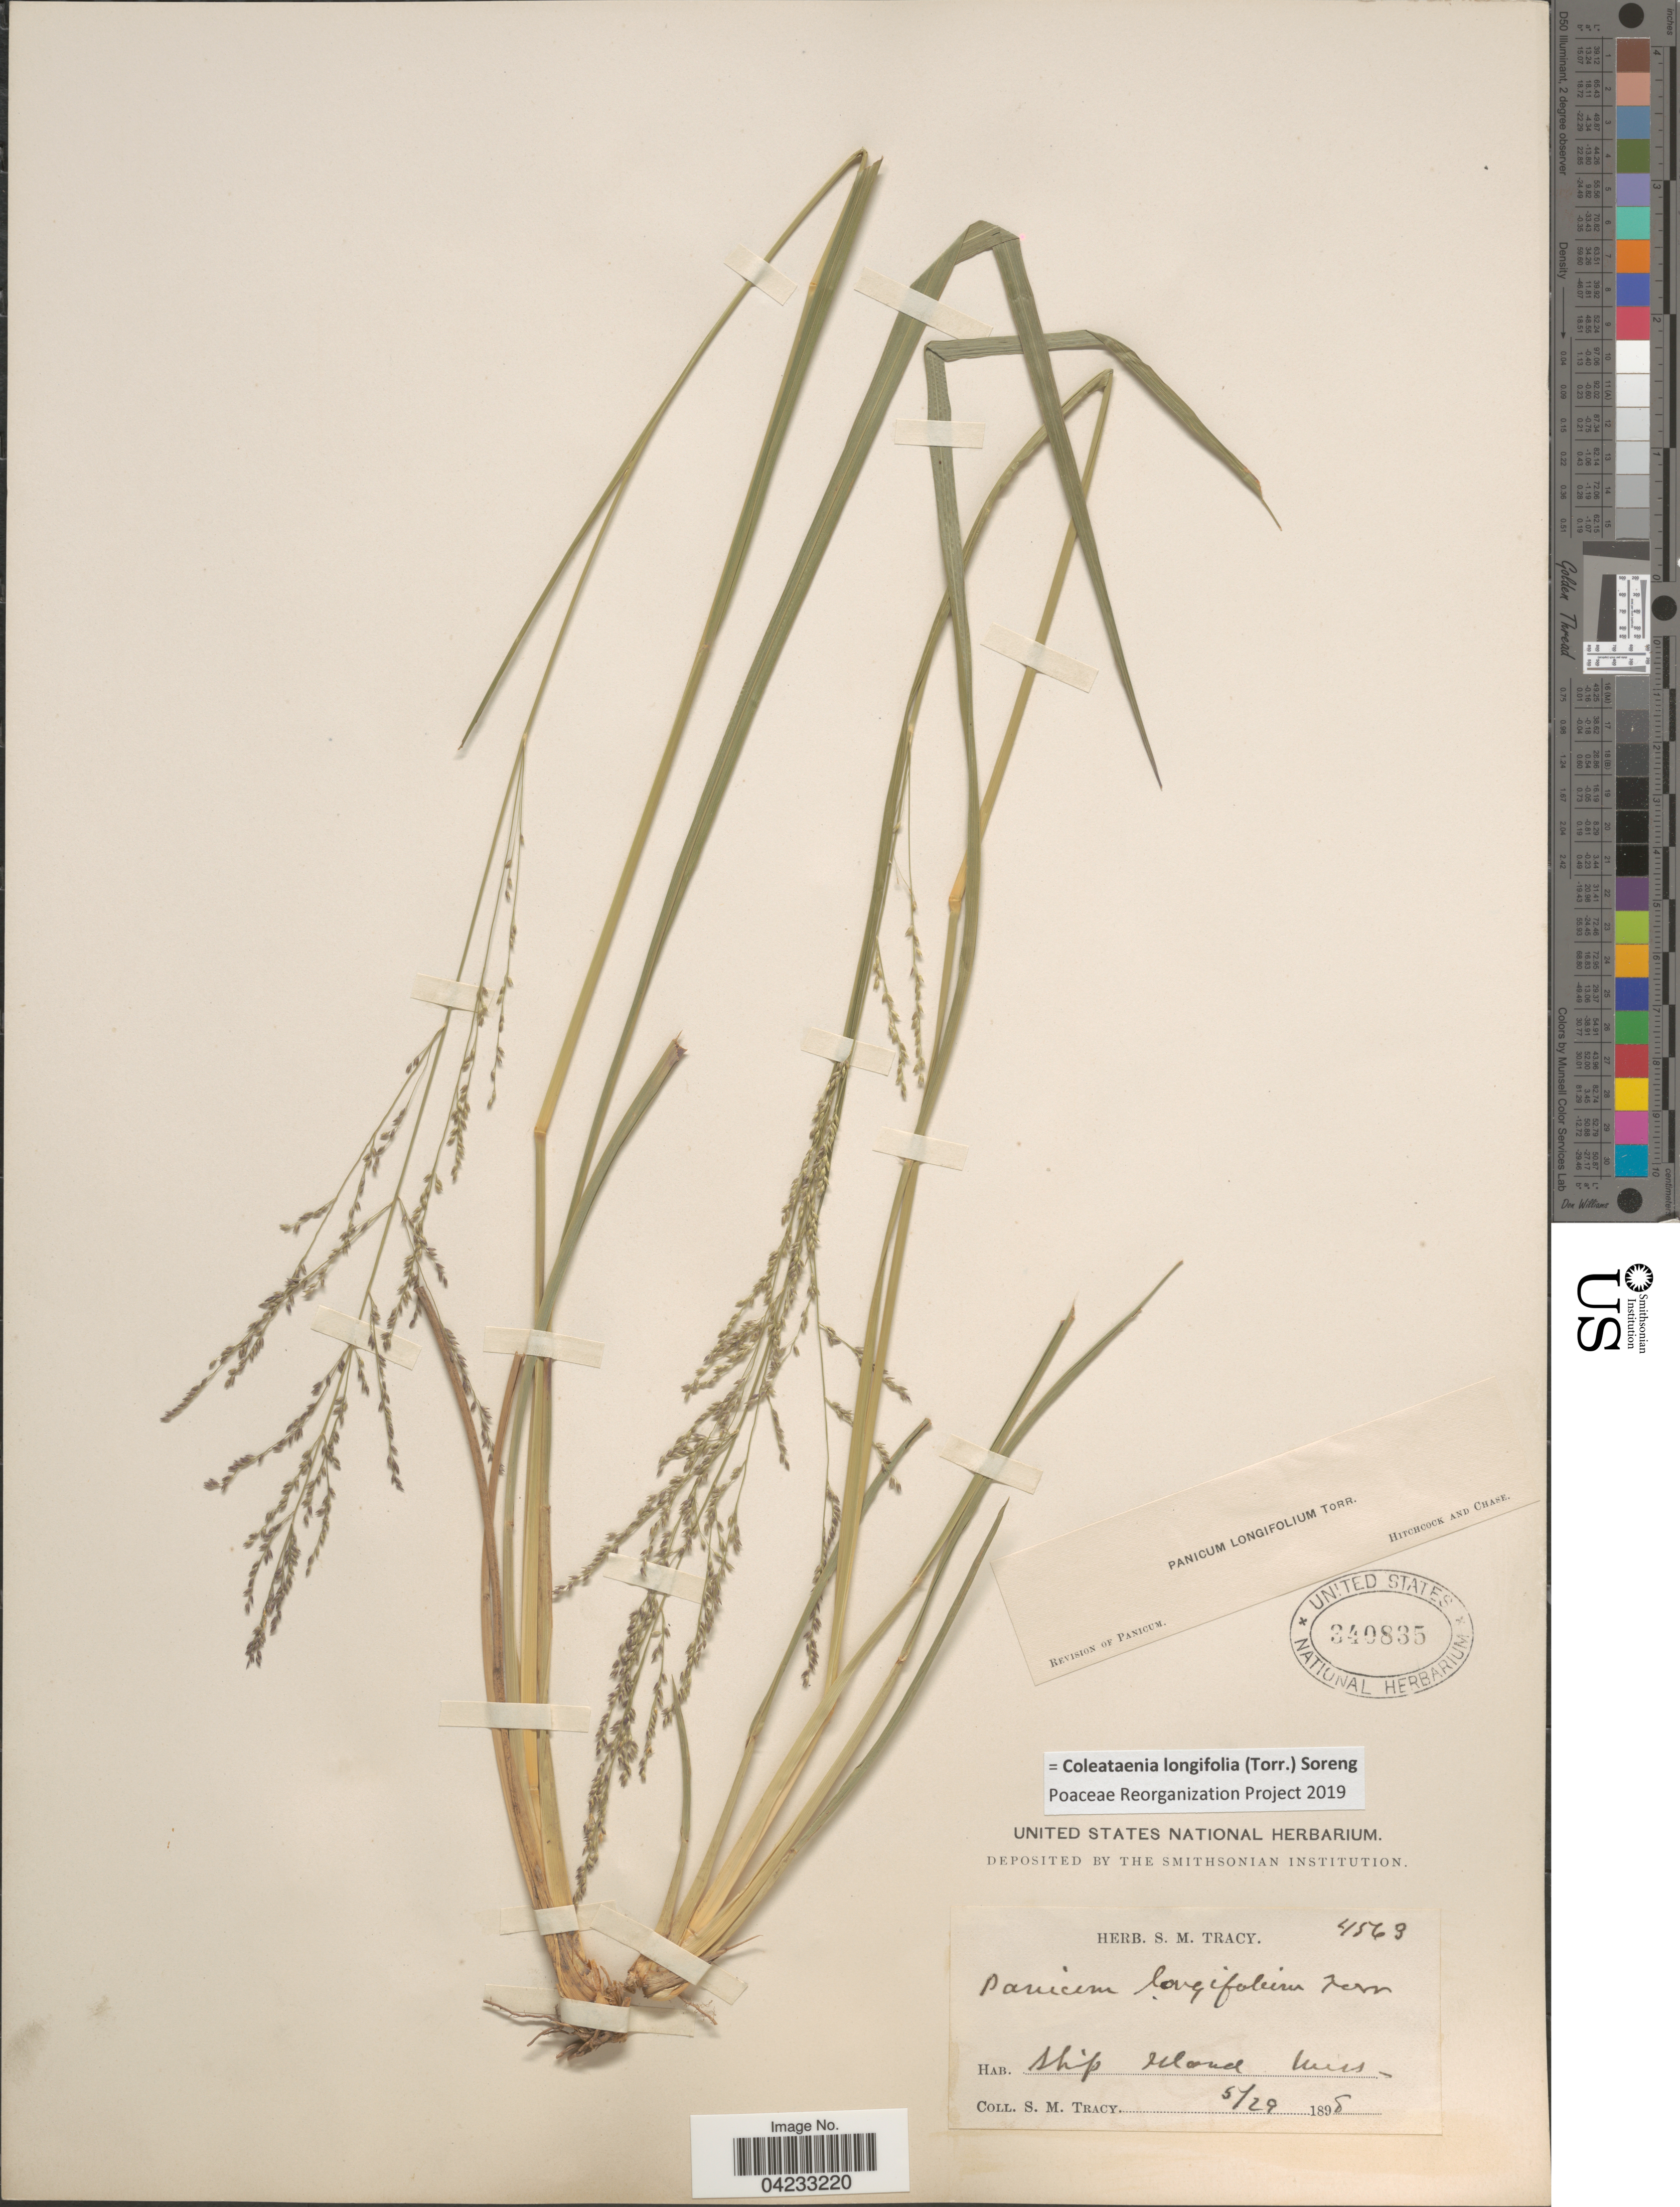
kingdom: Plantae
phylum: Tracheophyta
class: Liliopsida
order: Poales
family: Poaceae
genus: Coleataenia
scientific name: Coleataenia longifolia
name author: (Torr.) Soreng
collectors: S. M. Tracy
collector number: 4563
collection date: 1898-05-29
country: United States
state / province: Mississippi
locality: Ship Island.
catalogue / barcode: US 340835